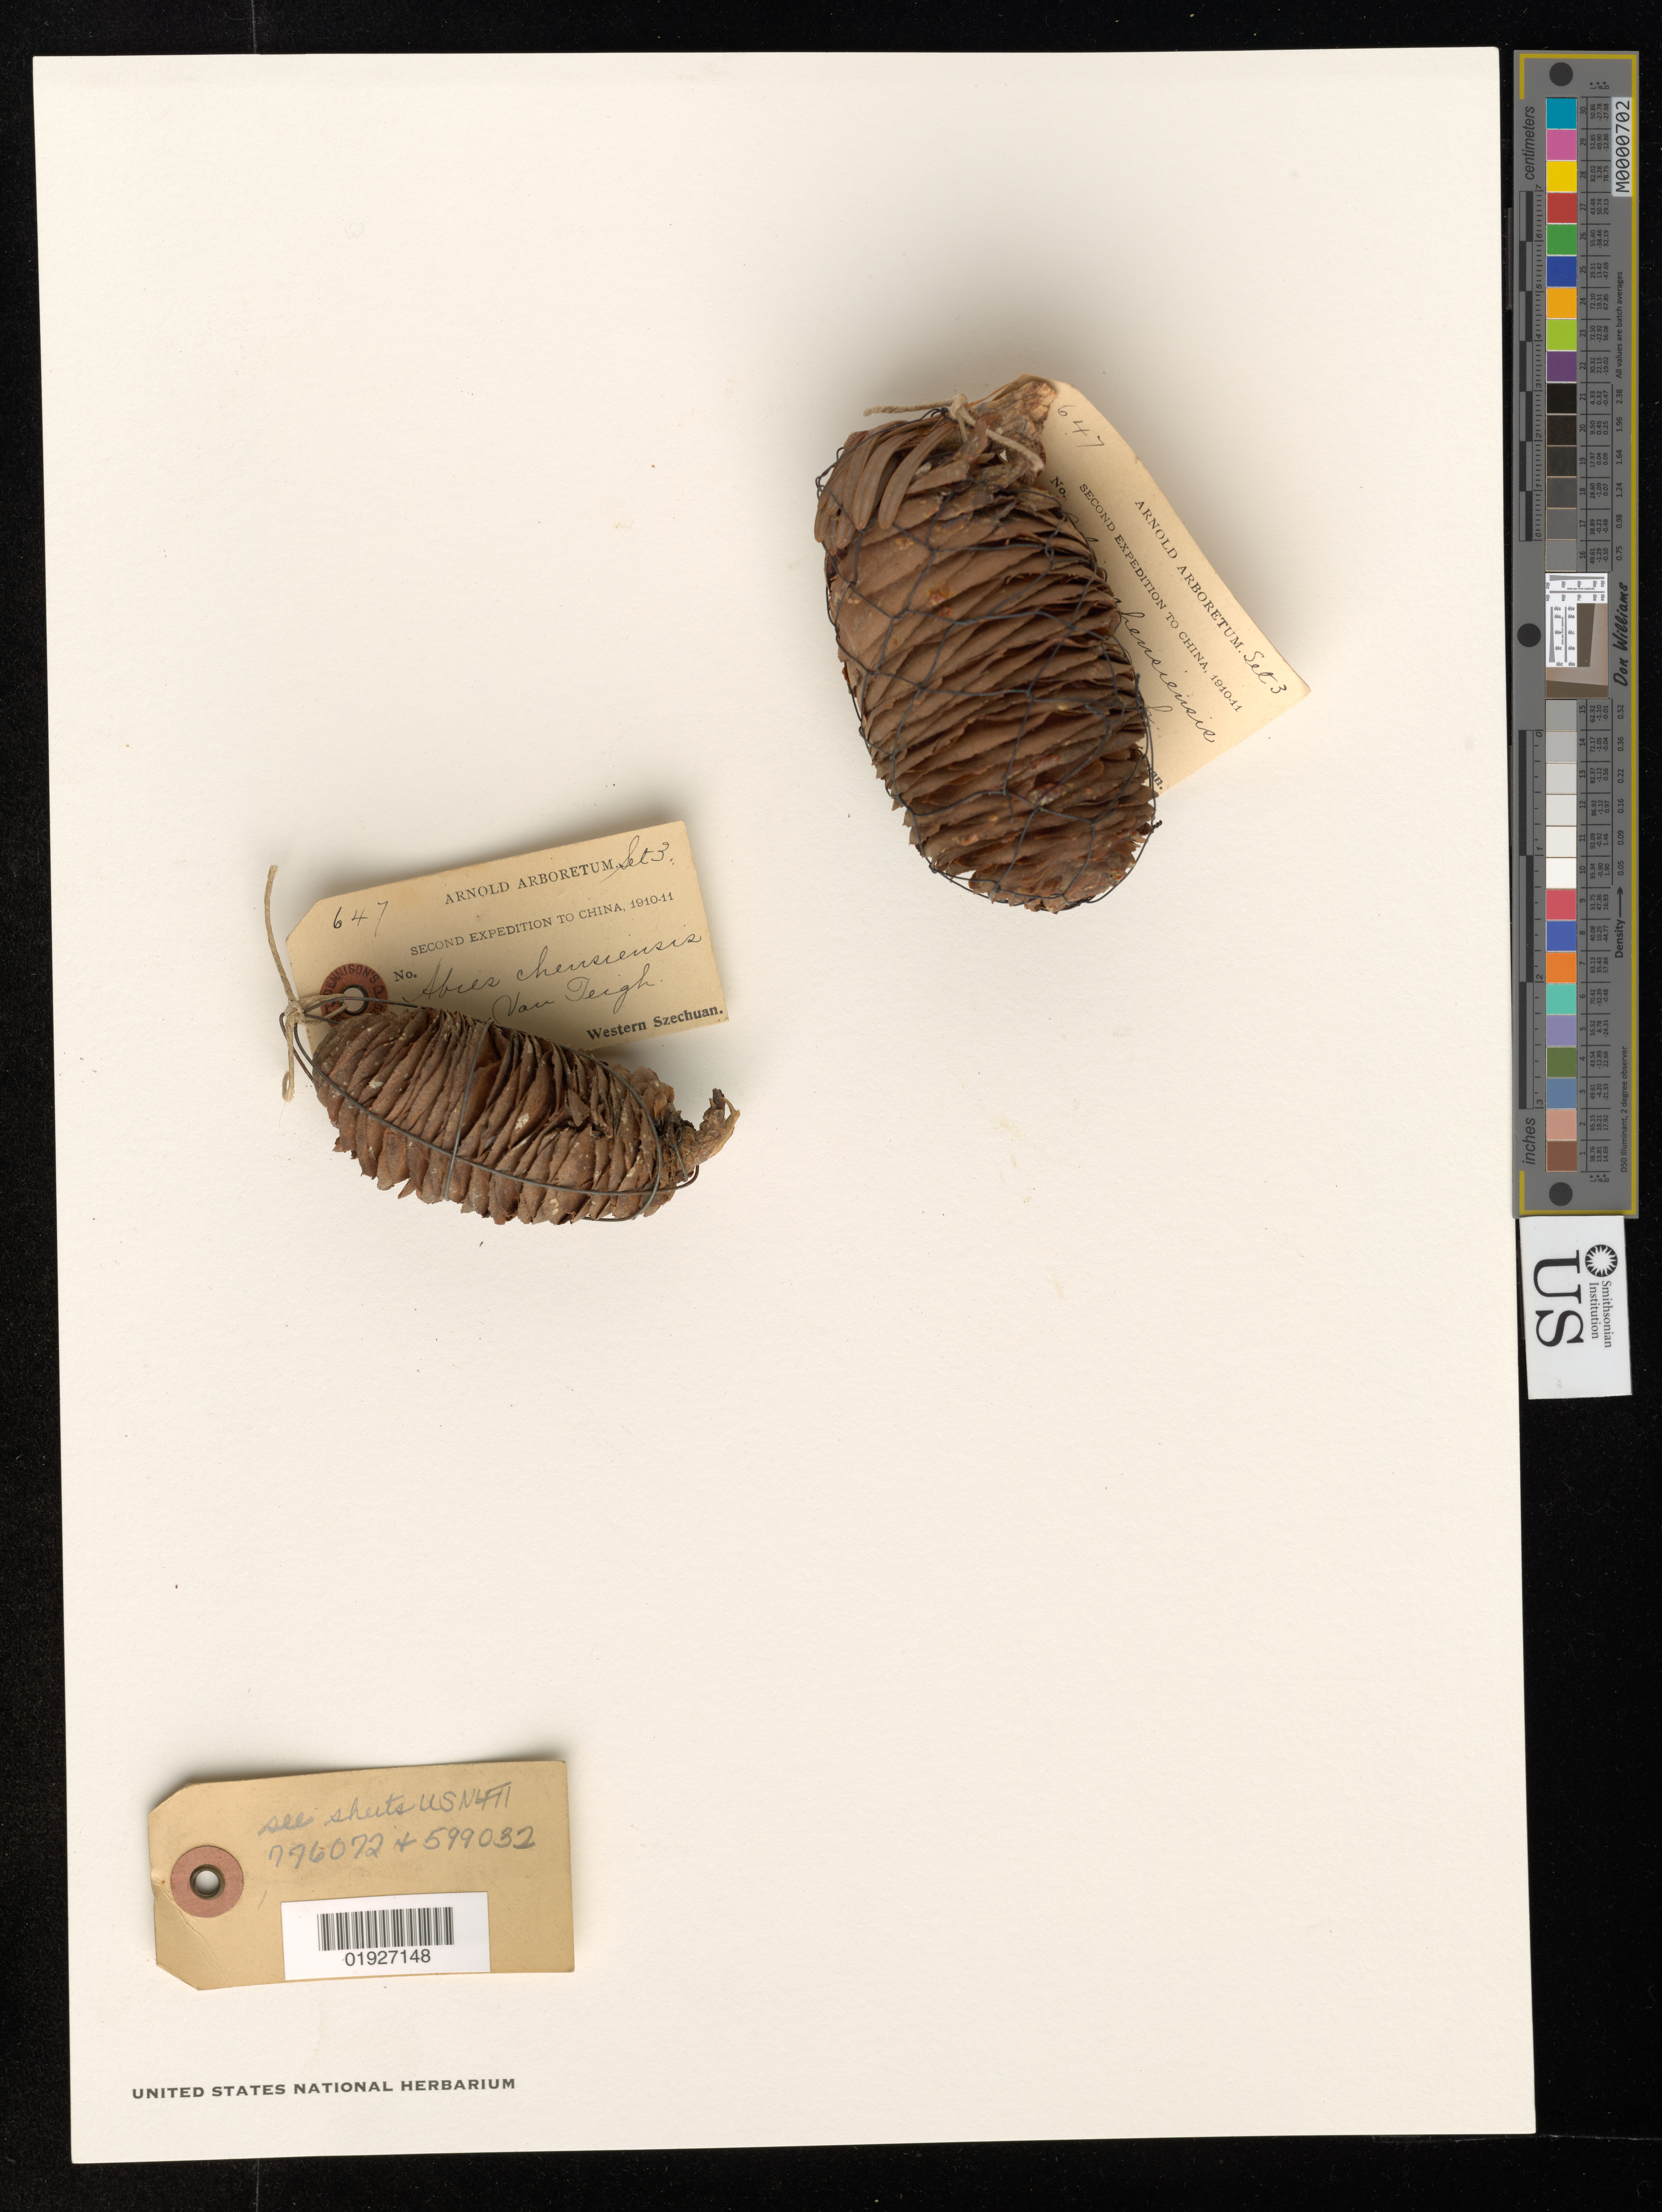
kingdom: Plantae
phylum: Tracheophyta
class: Pinopsida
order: Pinales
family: Pinaceae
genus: Abies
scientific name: Abies chensiensis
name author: Tiegh.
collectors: E. Wilson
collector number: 647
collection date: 1907-05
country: China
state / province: Hubei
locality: Western Hupeh. China.